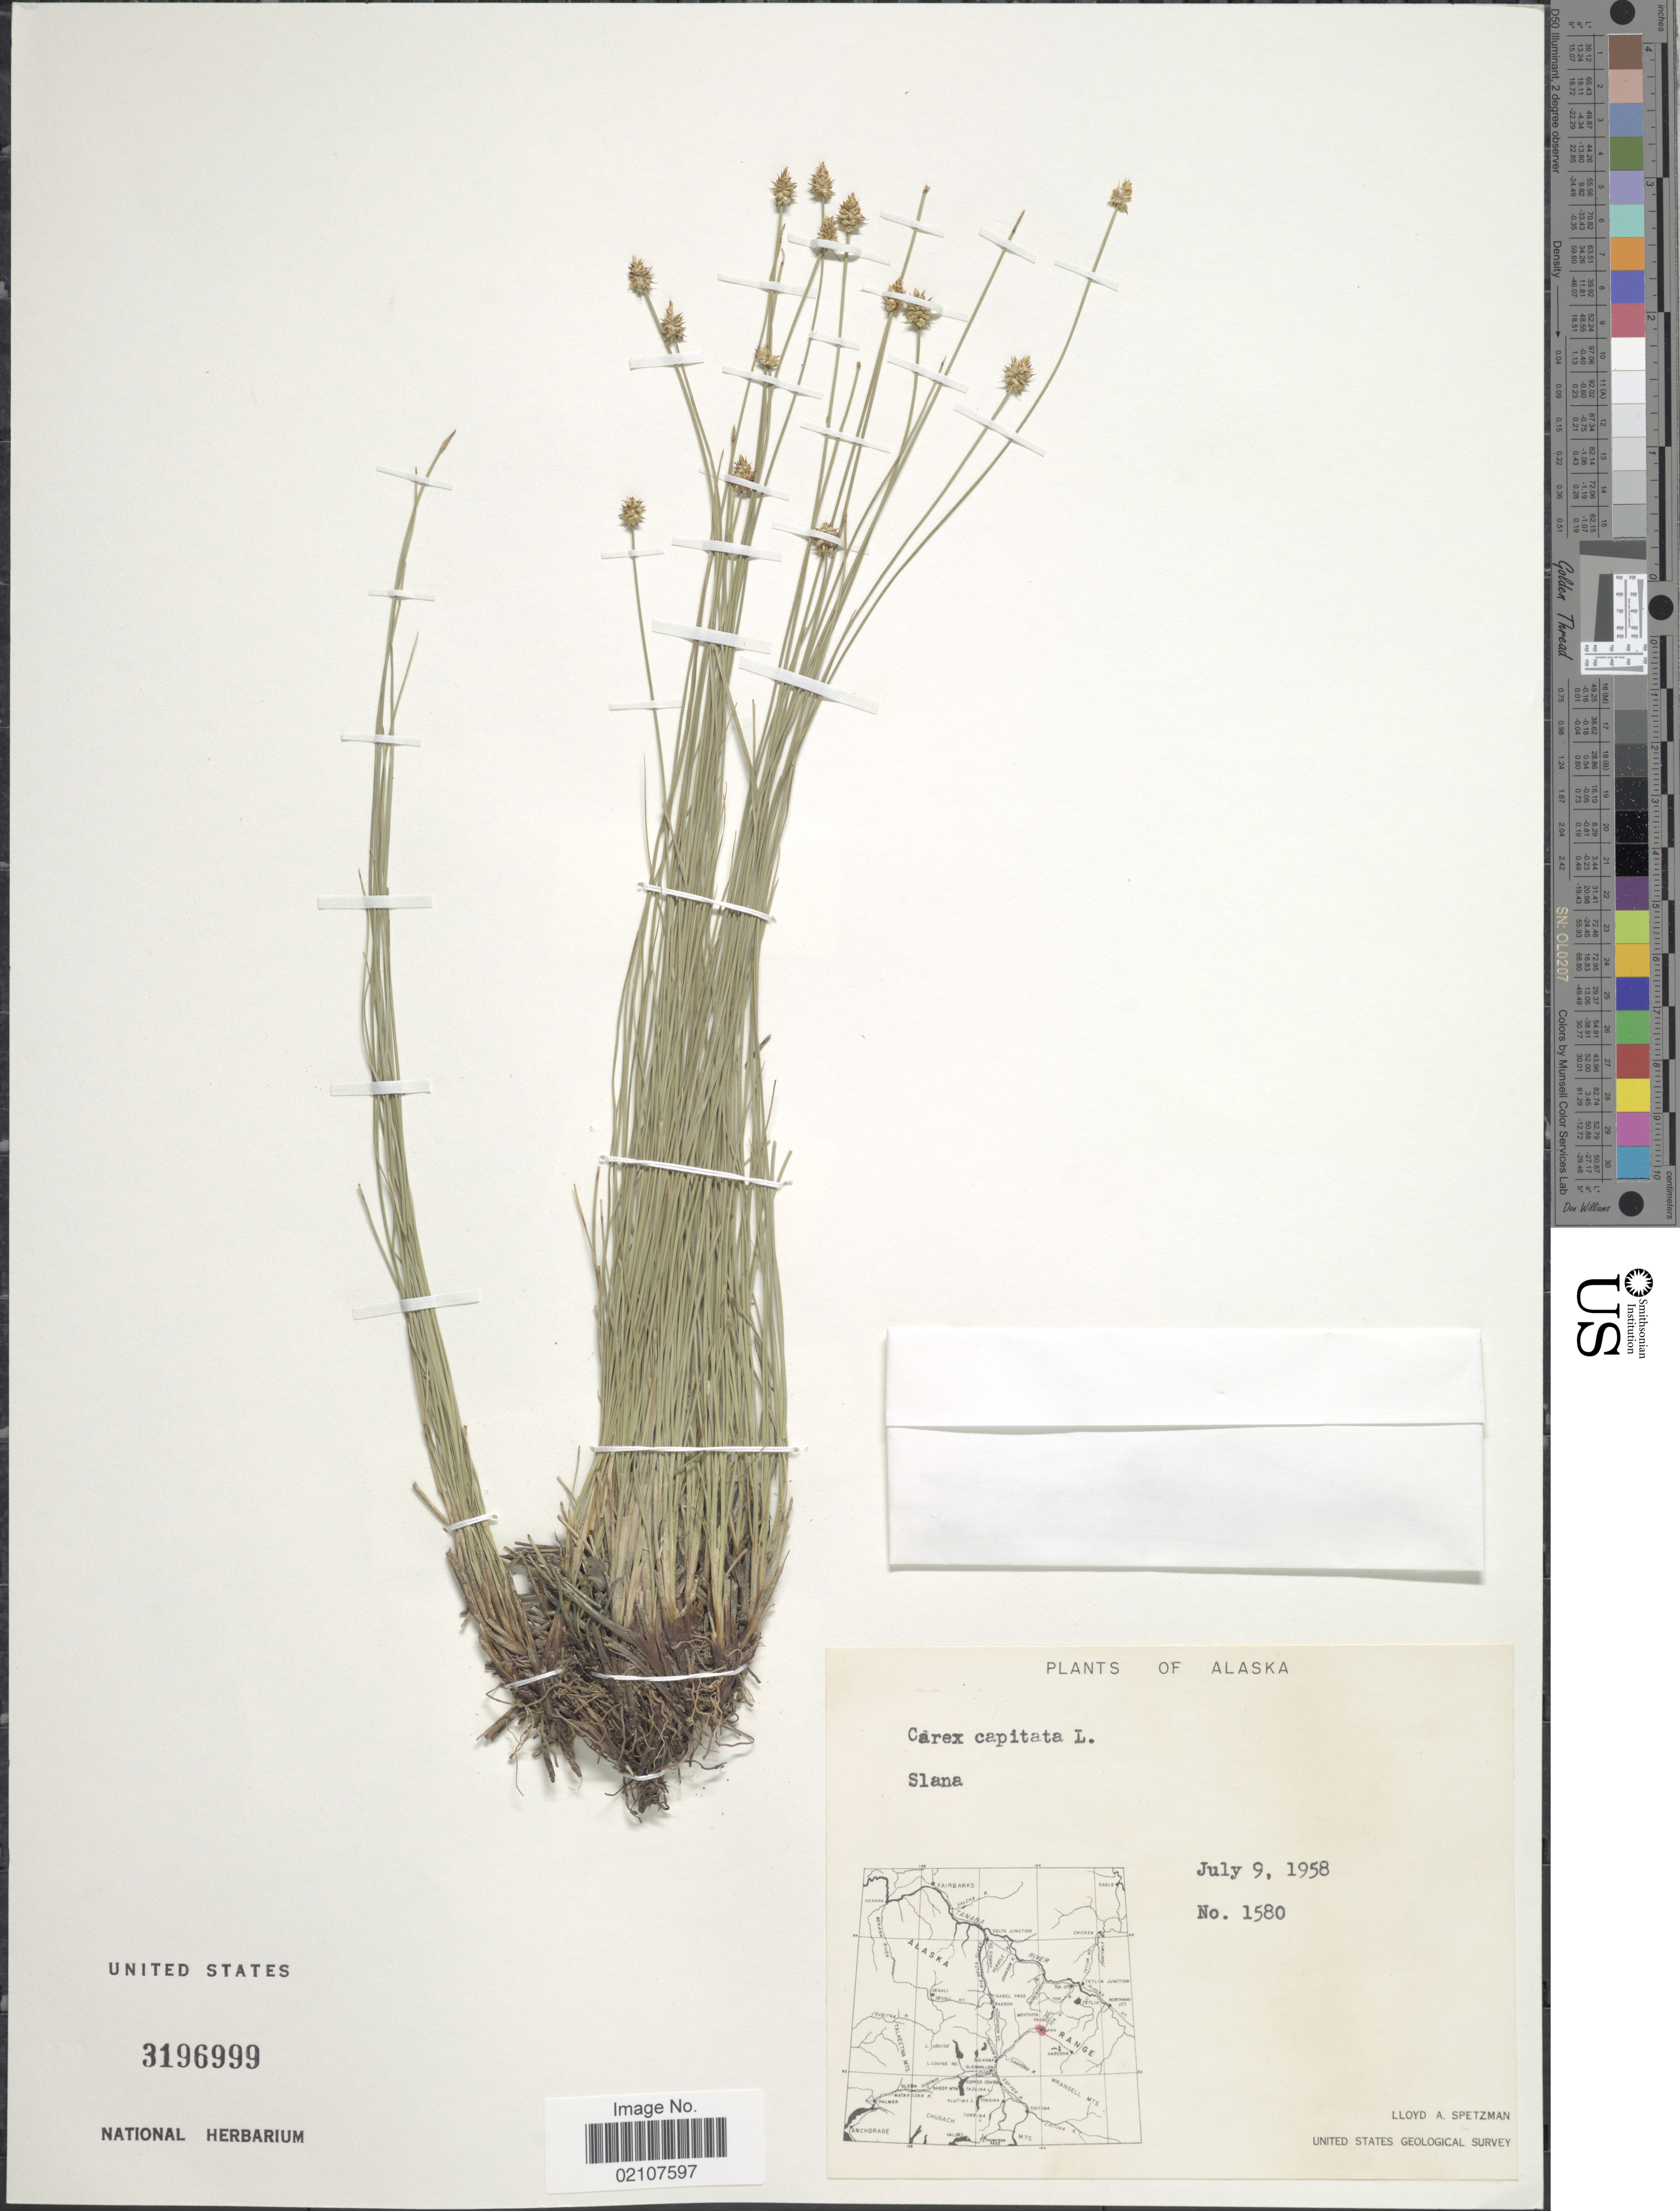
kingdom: Plantae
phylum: Tracheophyta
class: Liliopsida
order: Poales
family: Cyperaceae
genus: Carex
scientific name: Carex capitata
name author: L.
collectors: L. Spetzman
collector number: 1580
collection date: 1958-07-09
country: United States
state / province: Alaska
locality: Alaska, Slana.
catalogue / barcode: US 3196999